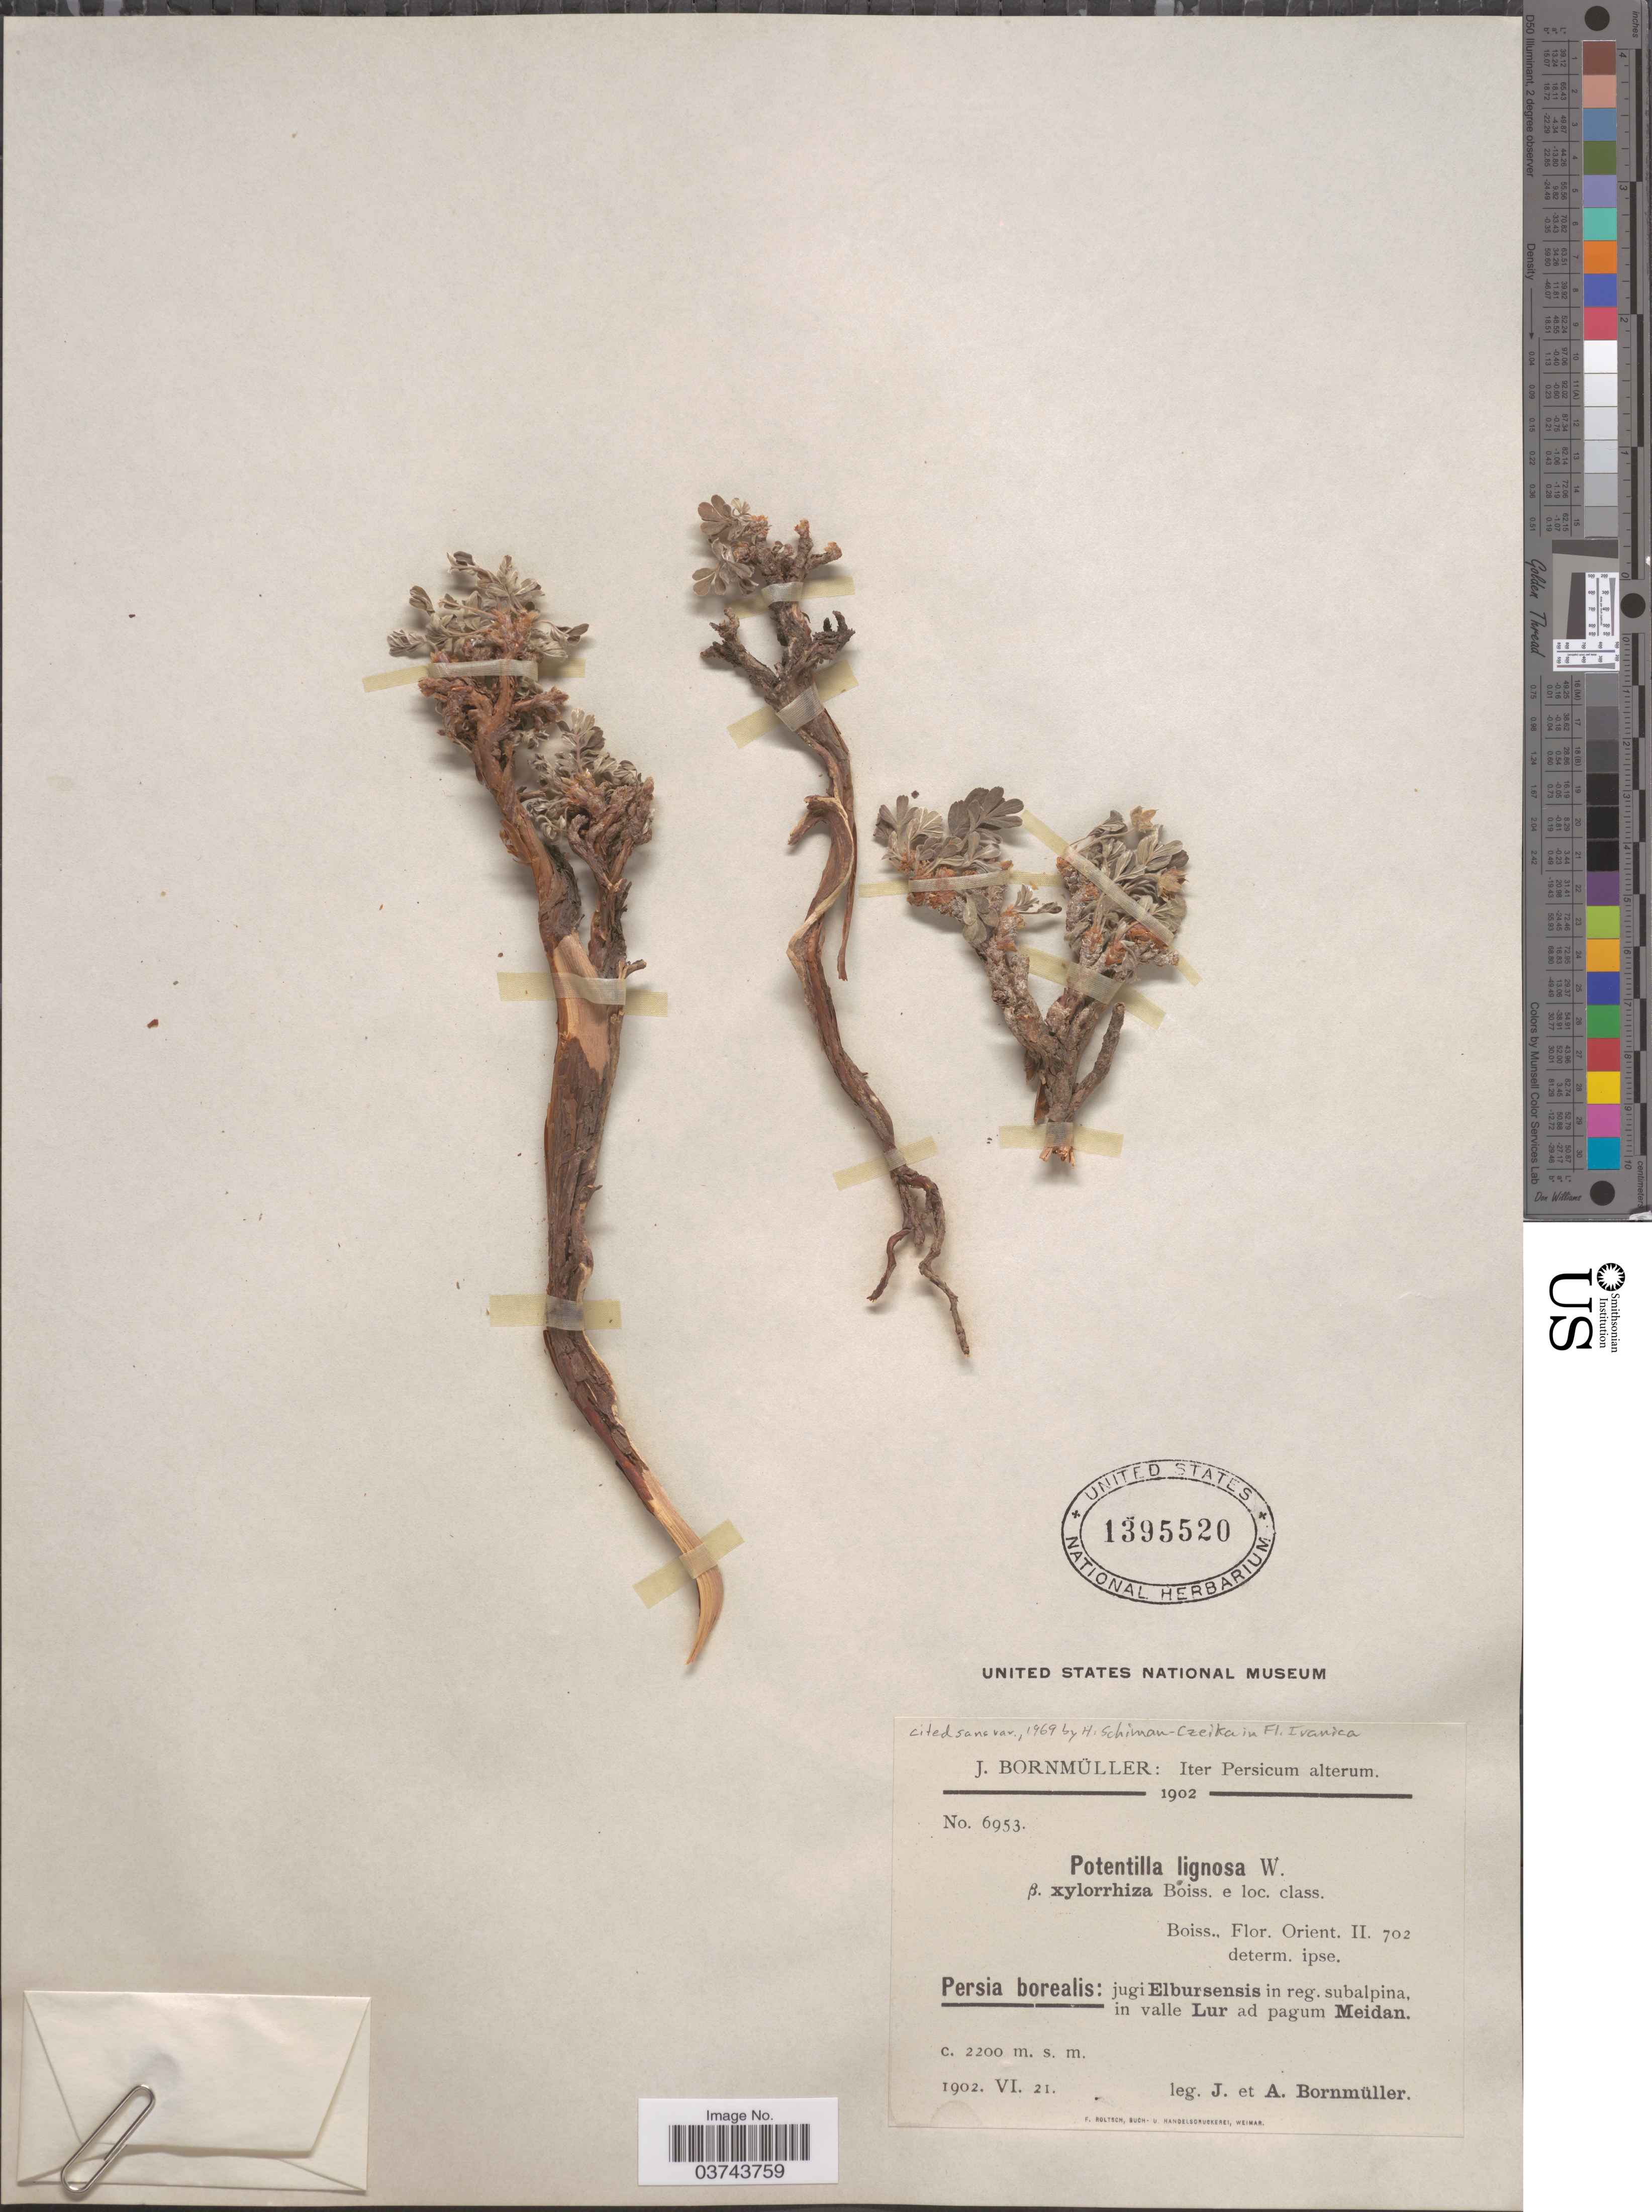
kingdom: Plantae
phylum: Tracheophyta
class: Magnoliopsida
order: Rosales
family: Rosaceae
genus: Potentilla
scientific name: Potentilla lignosa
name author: D.F.K. Schltdl.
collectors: J. Bornmüller & A. Bornmüller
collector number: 6953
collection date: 1902-06-21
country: Iran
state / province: Alborz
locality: Iter Persicum alterum. Persia borealis: jugi Elbursensis in reg. subalpina, in valle Lur ad pagum Meidan.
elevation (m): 2200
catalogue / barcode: US 1395520